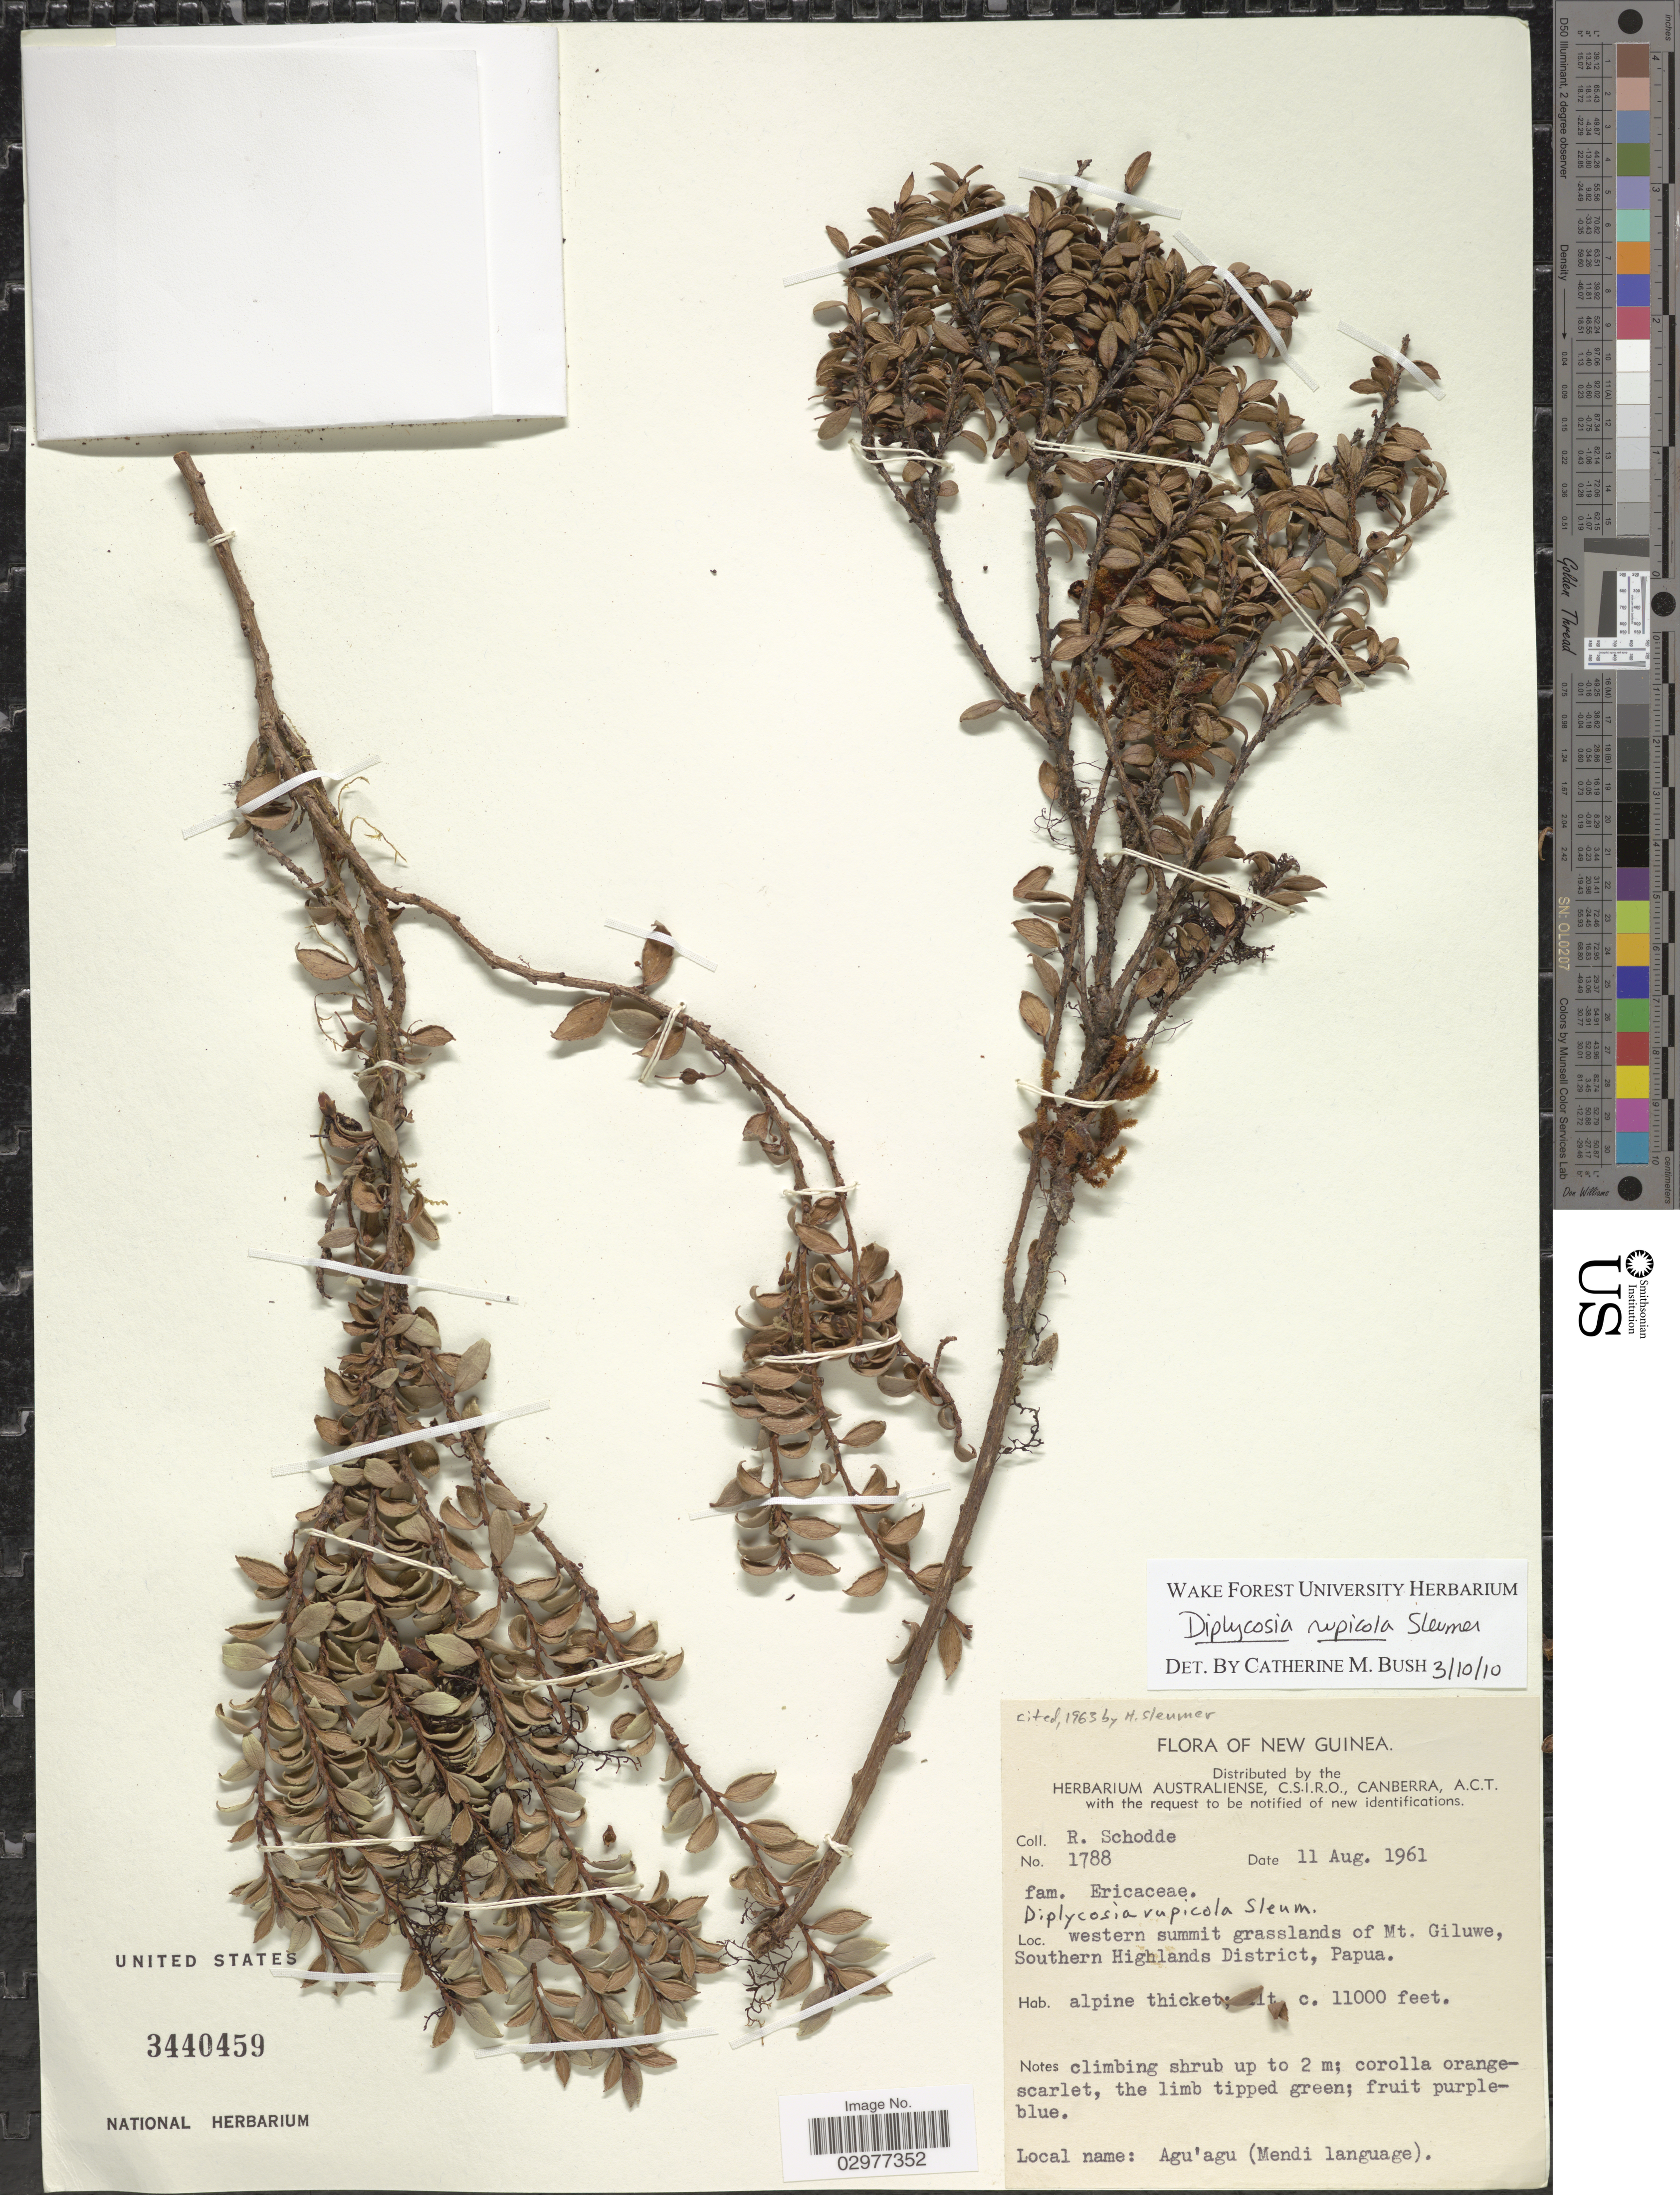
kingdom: Plantae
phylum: Tracheophyta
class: Magnoliopsida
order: Ericales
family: Ericaceae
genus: Diplycosia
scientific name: Diplycosia rupicola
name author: Sleumer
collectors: R. Schodde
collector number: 1788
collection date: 1961-08-11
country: Papua New Guinea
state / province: Southern Highlands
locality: Western summit grasslands of Mt. Giluwe, Southern Highlands District, Papua.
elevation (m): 3353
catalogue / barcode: US 3440459